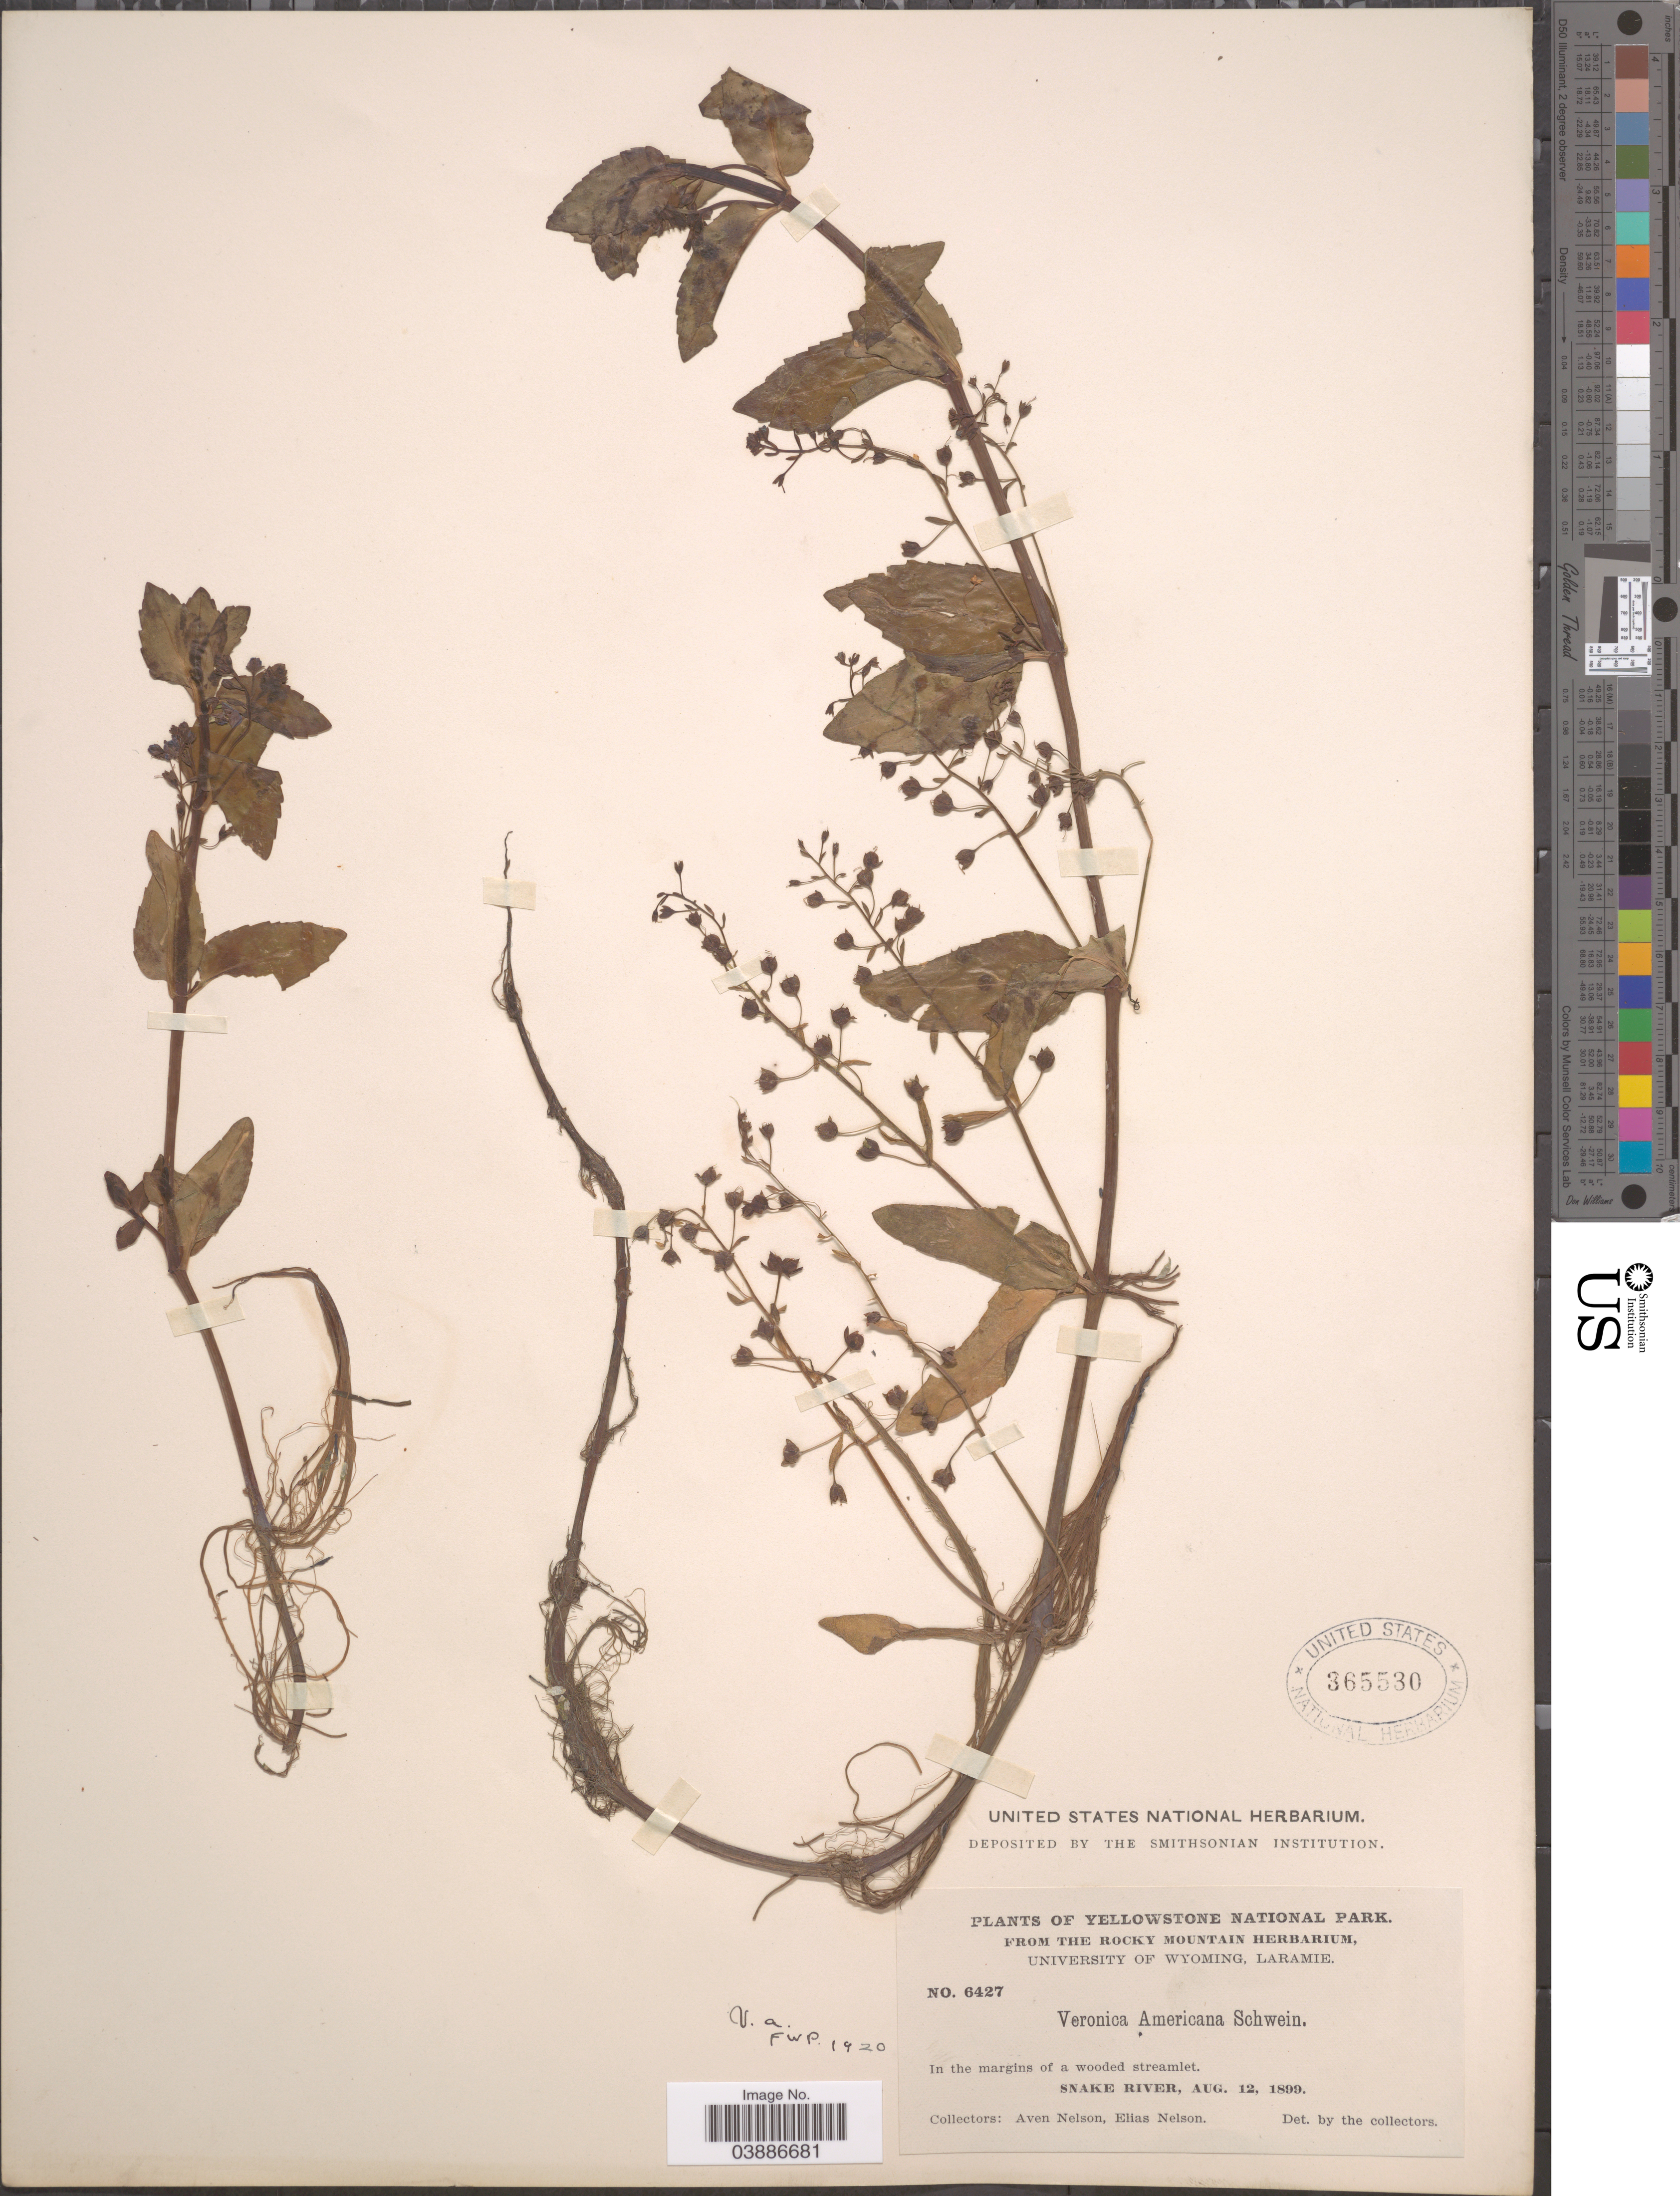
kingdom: Plantae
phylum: Tracheophyta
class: Magnoliopsida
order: Lamiales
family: Plantaginaceae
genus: Veronica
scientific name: Veronica americana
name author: Schwein. ex Benth.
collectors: A. Nelson & E. Nelson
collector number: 6427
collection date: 1899-08-12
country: United States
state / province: Wyoming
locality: Yellowstone National Park. Snake River.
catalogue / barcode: US 365530